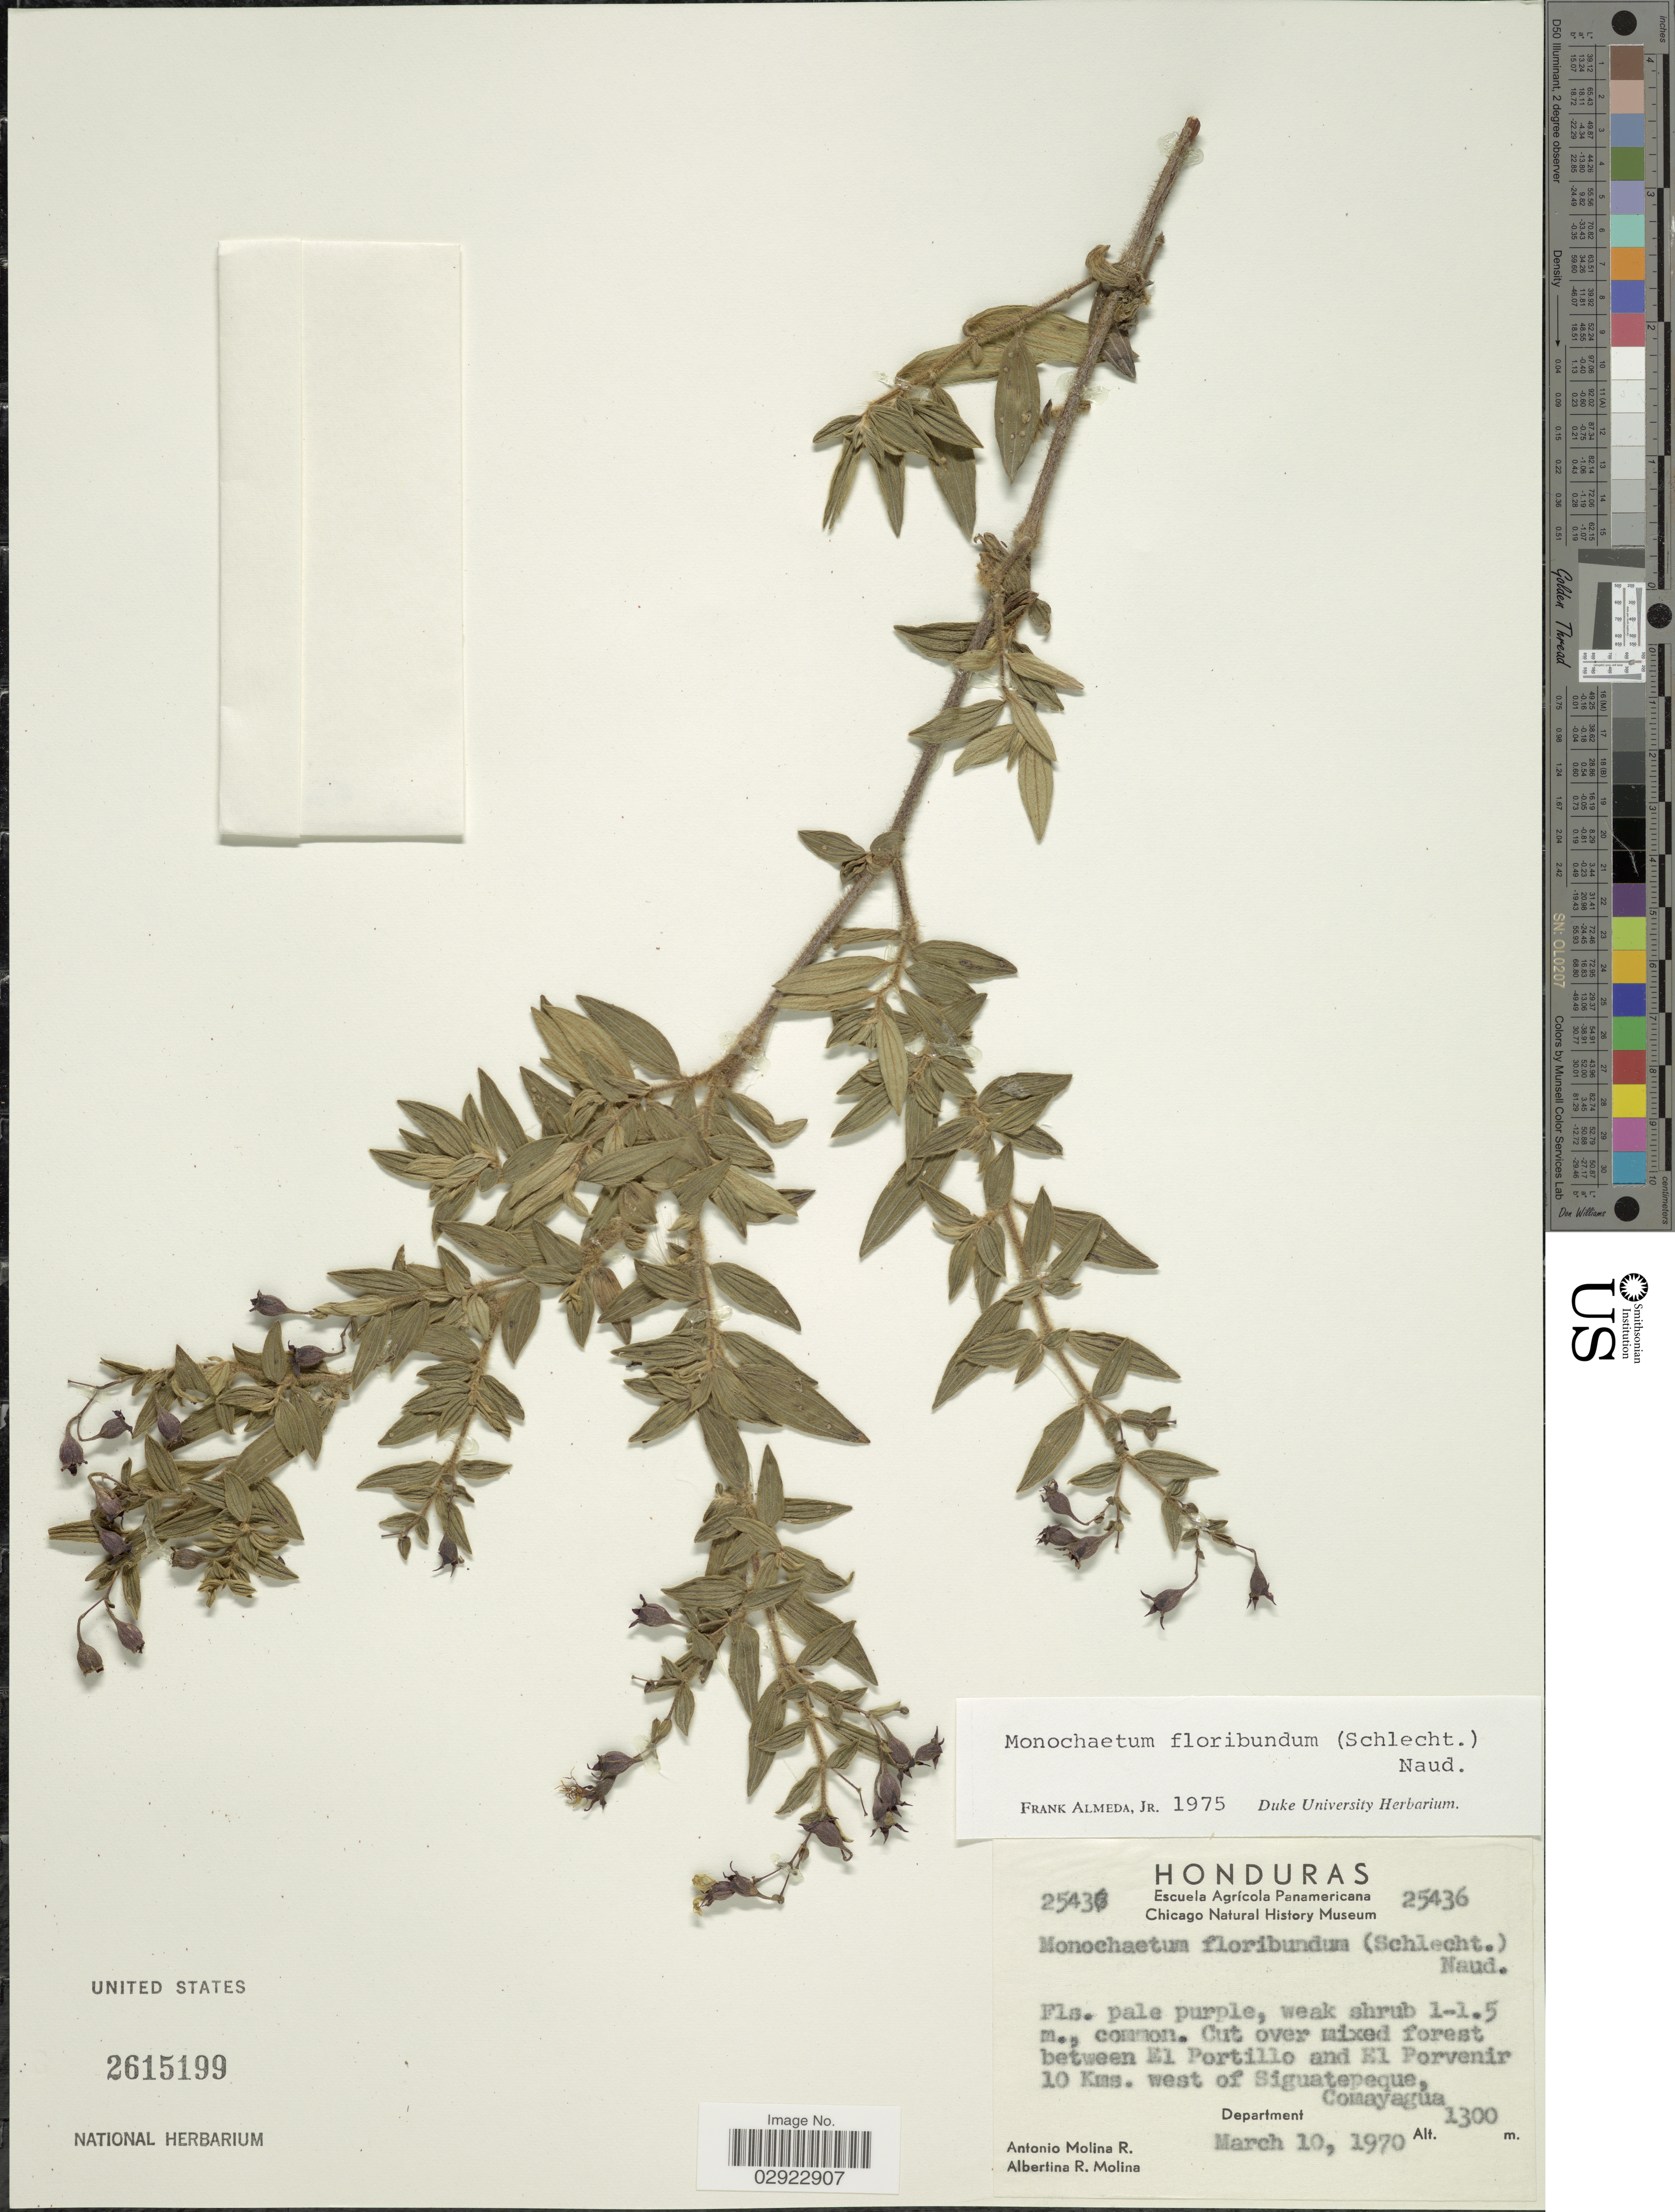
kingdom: Plantae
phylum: Tracheophyta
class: Magnoliopsida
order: Myrtales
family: Melastomataceae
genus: Monochaetum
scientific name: Monochaetum floribundum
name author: (Schltdl.) Naudin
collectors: A. Molina R. & A. R. Molina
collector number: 25436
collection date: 1970-03-10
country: Honduras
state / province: Comayagua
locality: Cut over mixed forest between El Portillo and El Porvenir 10 Kms. west of Siguatepeque, Department Comayagua.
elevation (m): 1300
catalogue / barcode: US 2615199